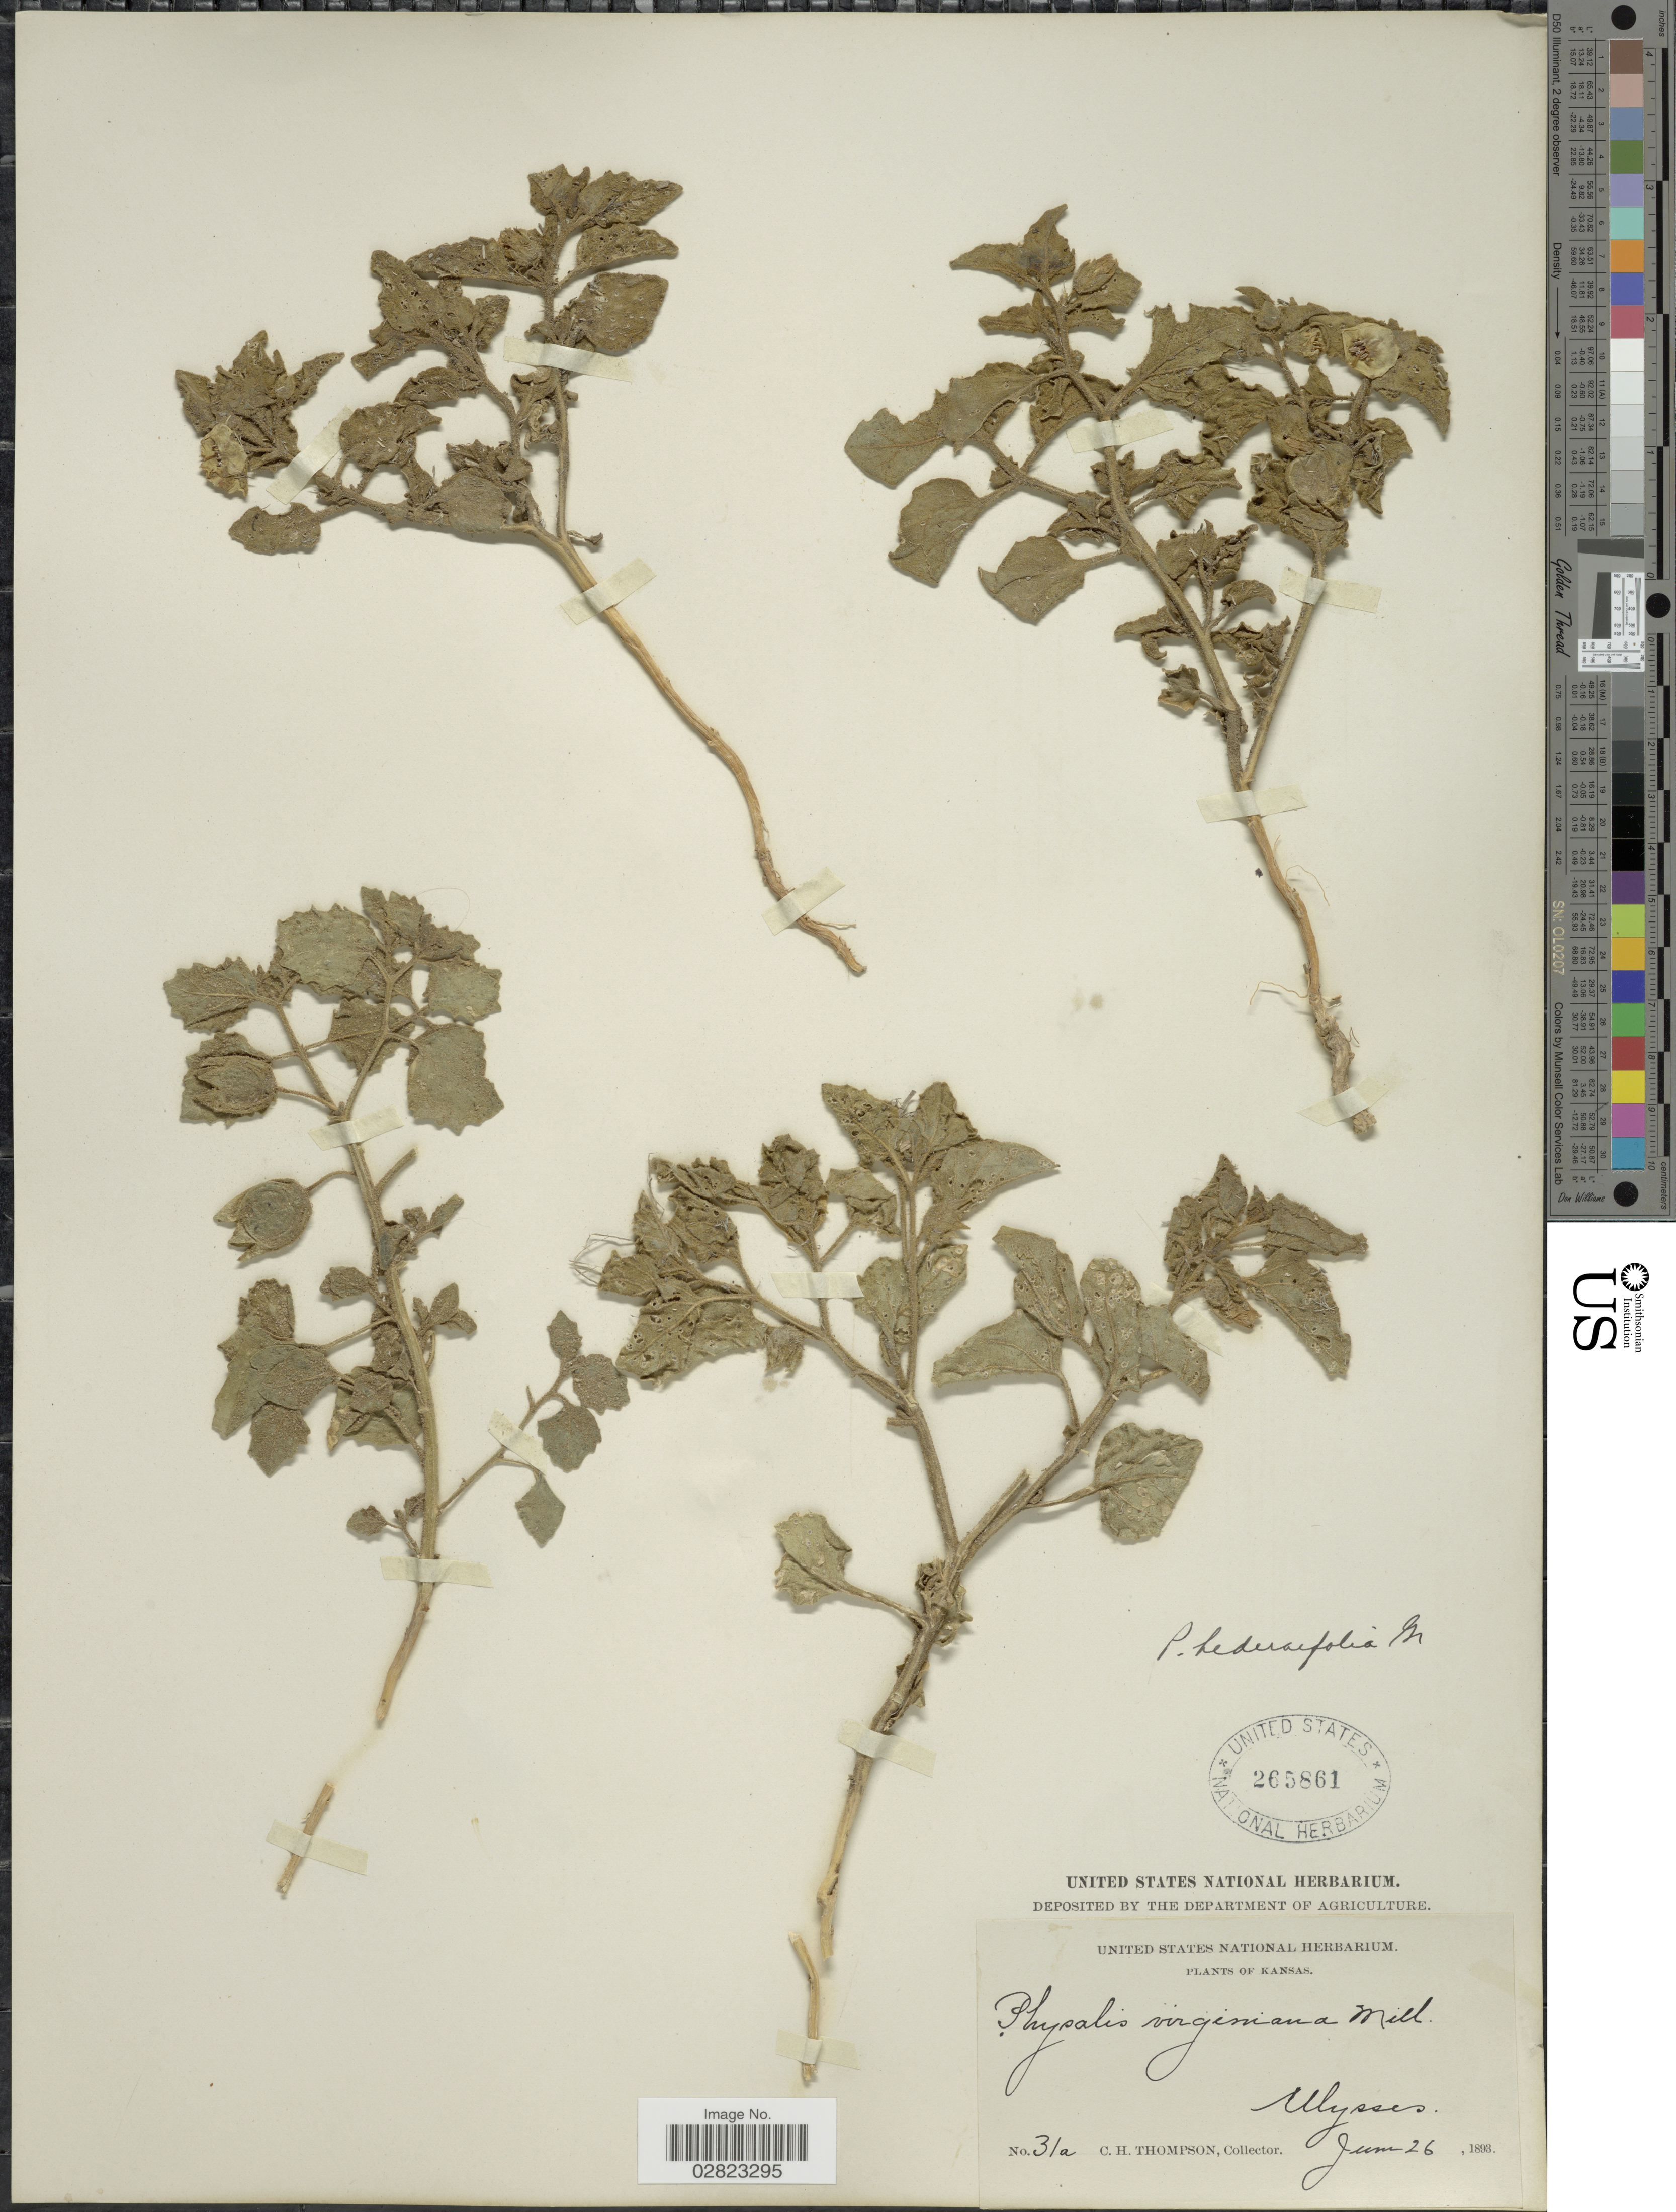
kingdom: Plantae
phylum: Tracheophyta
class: Magnoliopsida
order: Solanales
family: Solanaceae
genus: Physalis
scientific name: Physalis hederifolia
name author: A. Gray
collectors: C. H. Thompson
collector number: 31a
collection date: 1893-06-26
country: United States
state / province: Kansas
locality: Ulysses.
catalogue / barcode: US 265861